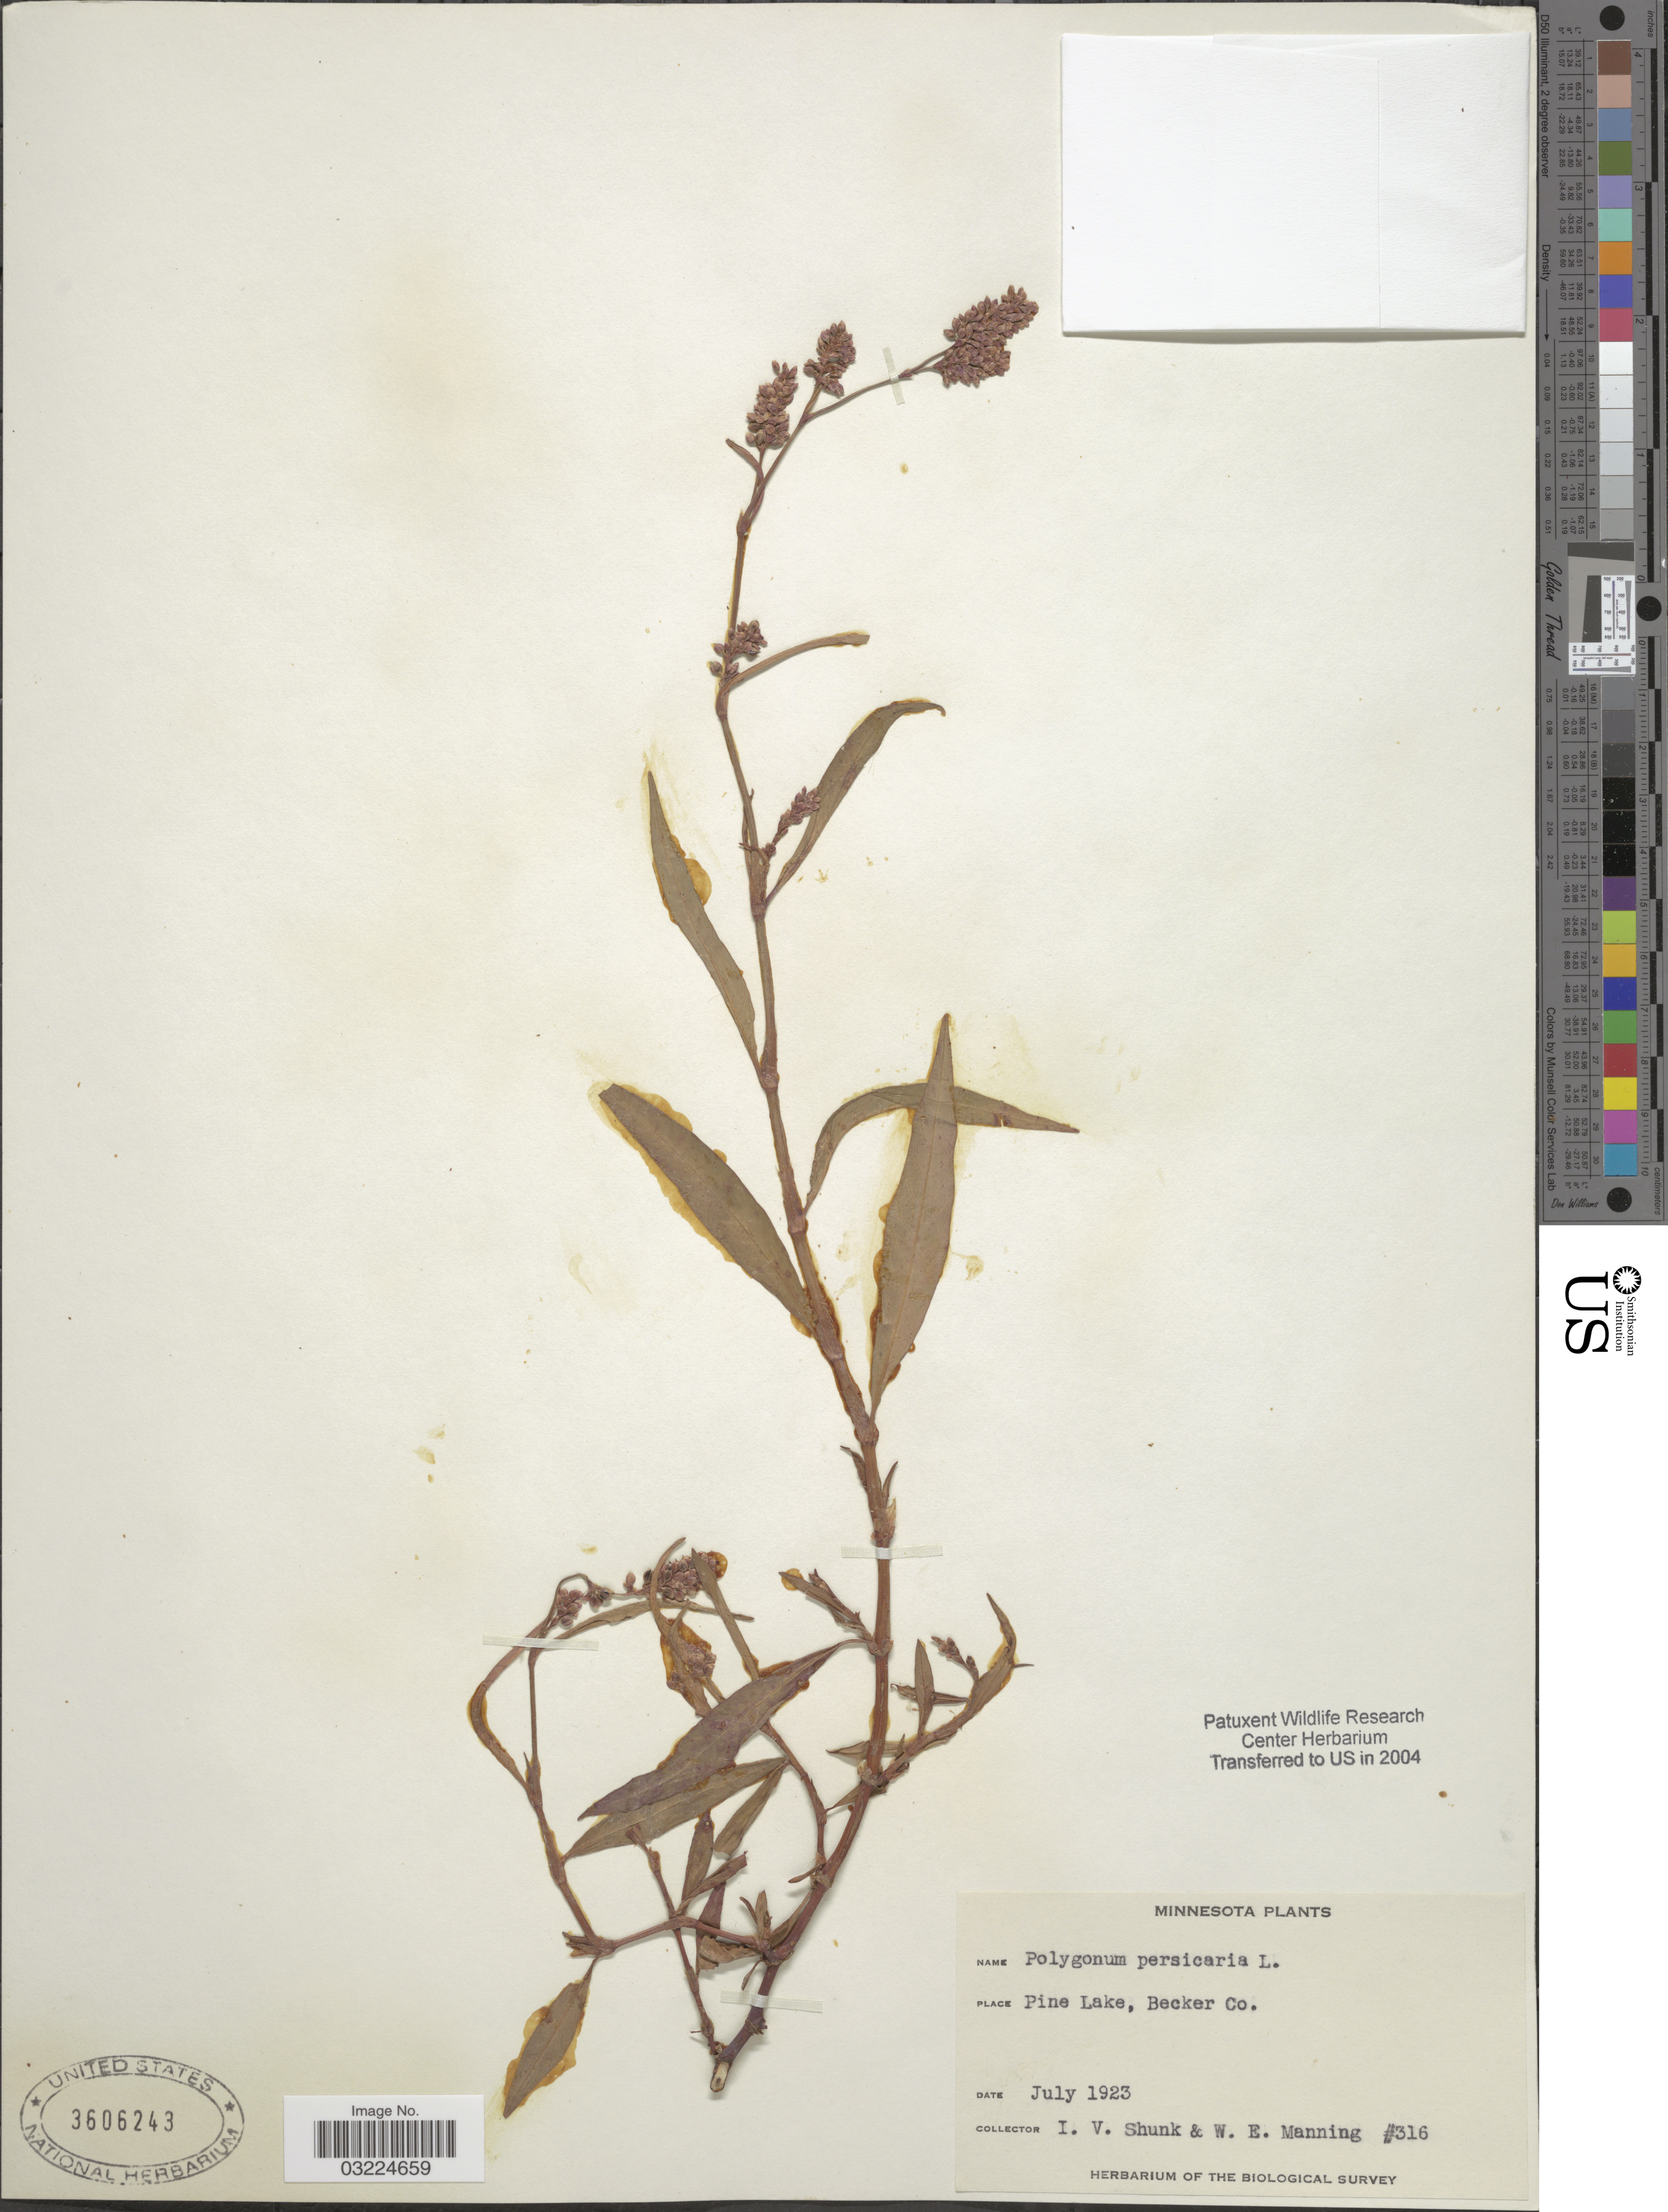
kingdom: Plantae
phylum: Tracheophyta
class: Magnoliopsida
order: Caryophyllales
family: Polygonaceae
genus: Persicaria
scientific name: Persicaria maculosa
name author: S.F. Gray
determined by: Atha, D. E.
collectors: I. Schunk & W. Manning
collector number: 316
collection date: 1923-07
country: United States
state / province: Minnesota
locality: Pine Lake, Becker Co.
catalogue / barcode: US 3606243